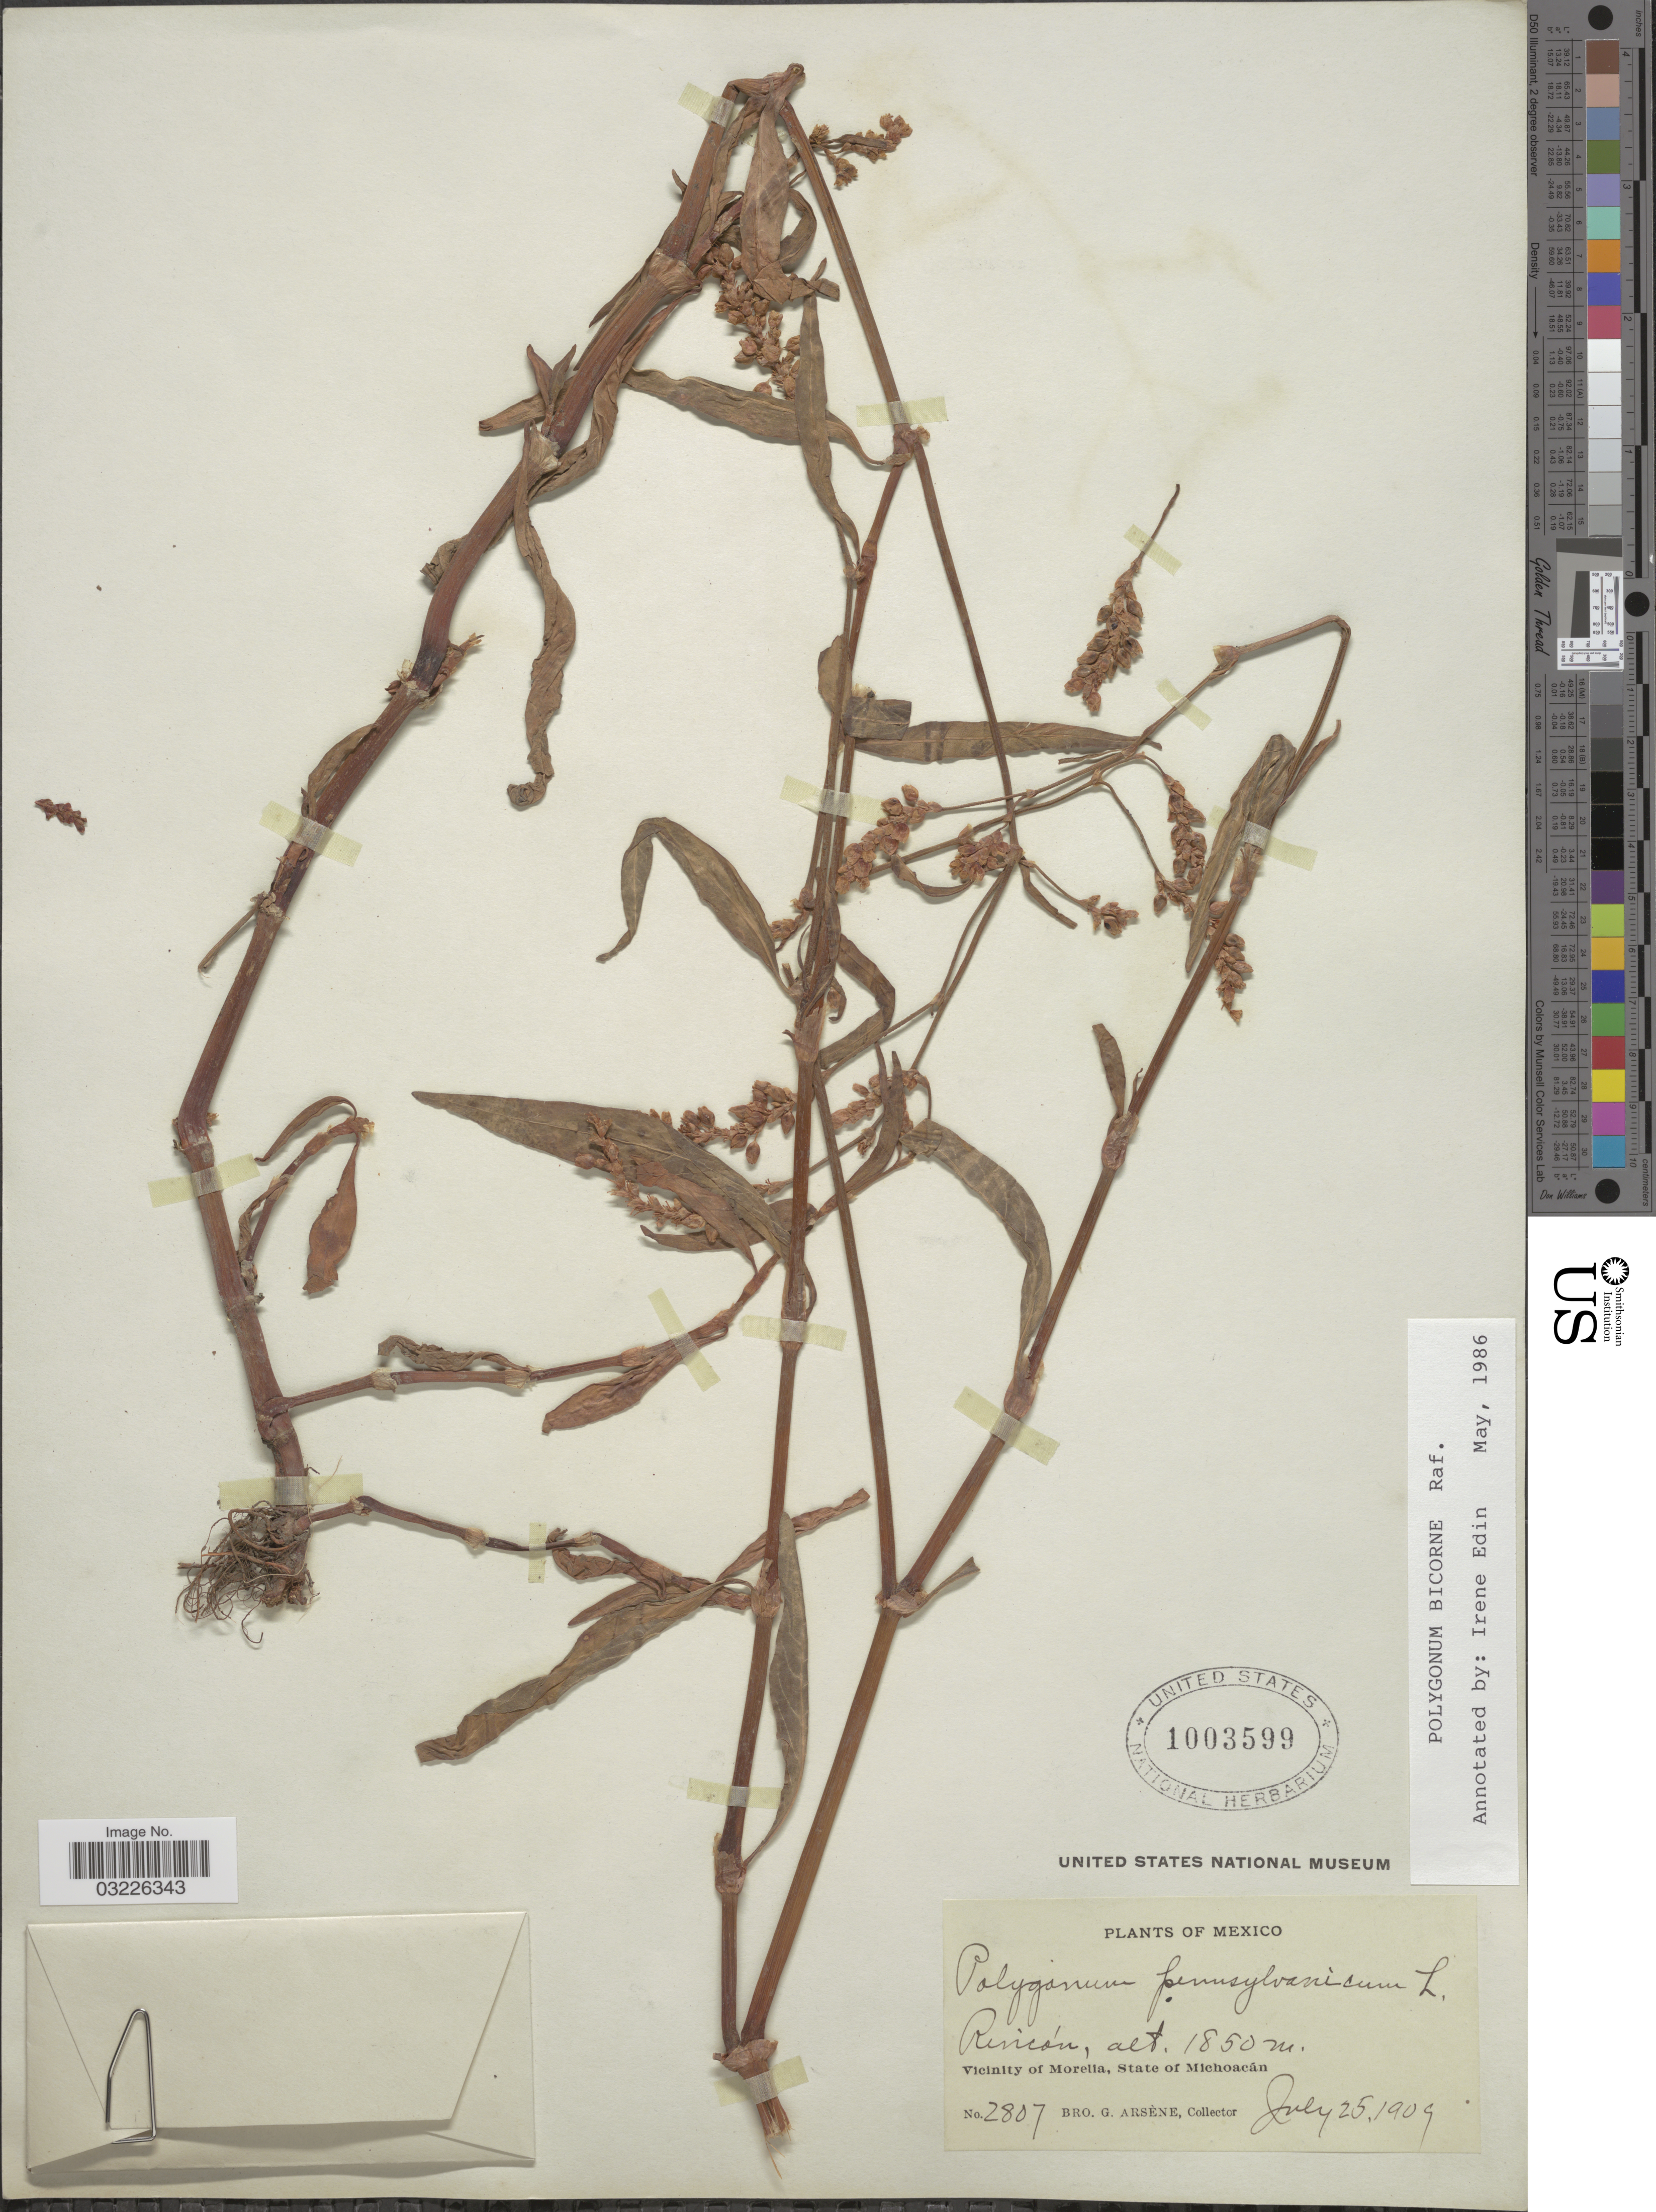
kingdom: Plantae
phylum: Tracheophyta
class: Magnoliopsida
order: Caryophyllales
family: Polygonaceae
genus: Polygonum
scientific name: Polygonum bicorne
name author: Raf.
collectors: Bro. G. Arsène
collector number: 2807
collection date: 1909-07-25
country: Mexico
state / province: Michoacán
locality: Rincón, Vicinity of Morelia.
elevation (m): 1850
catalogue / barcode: US 1003599